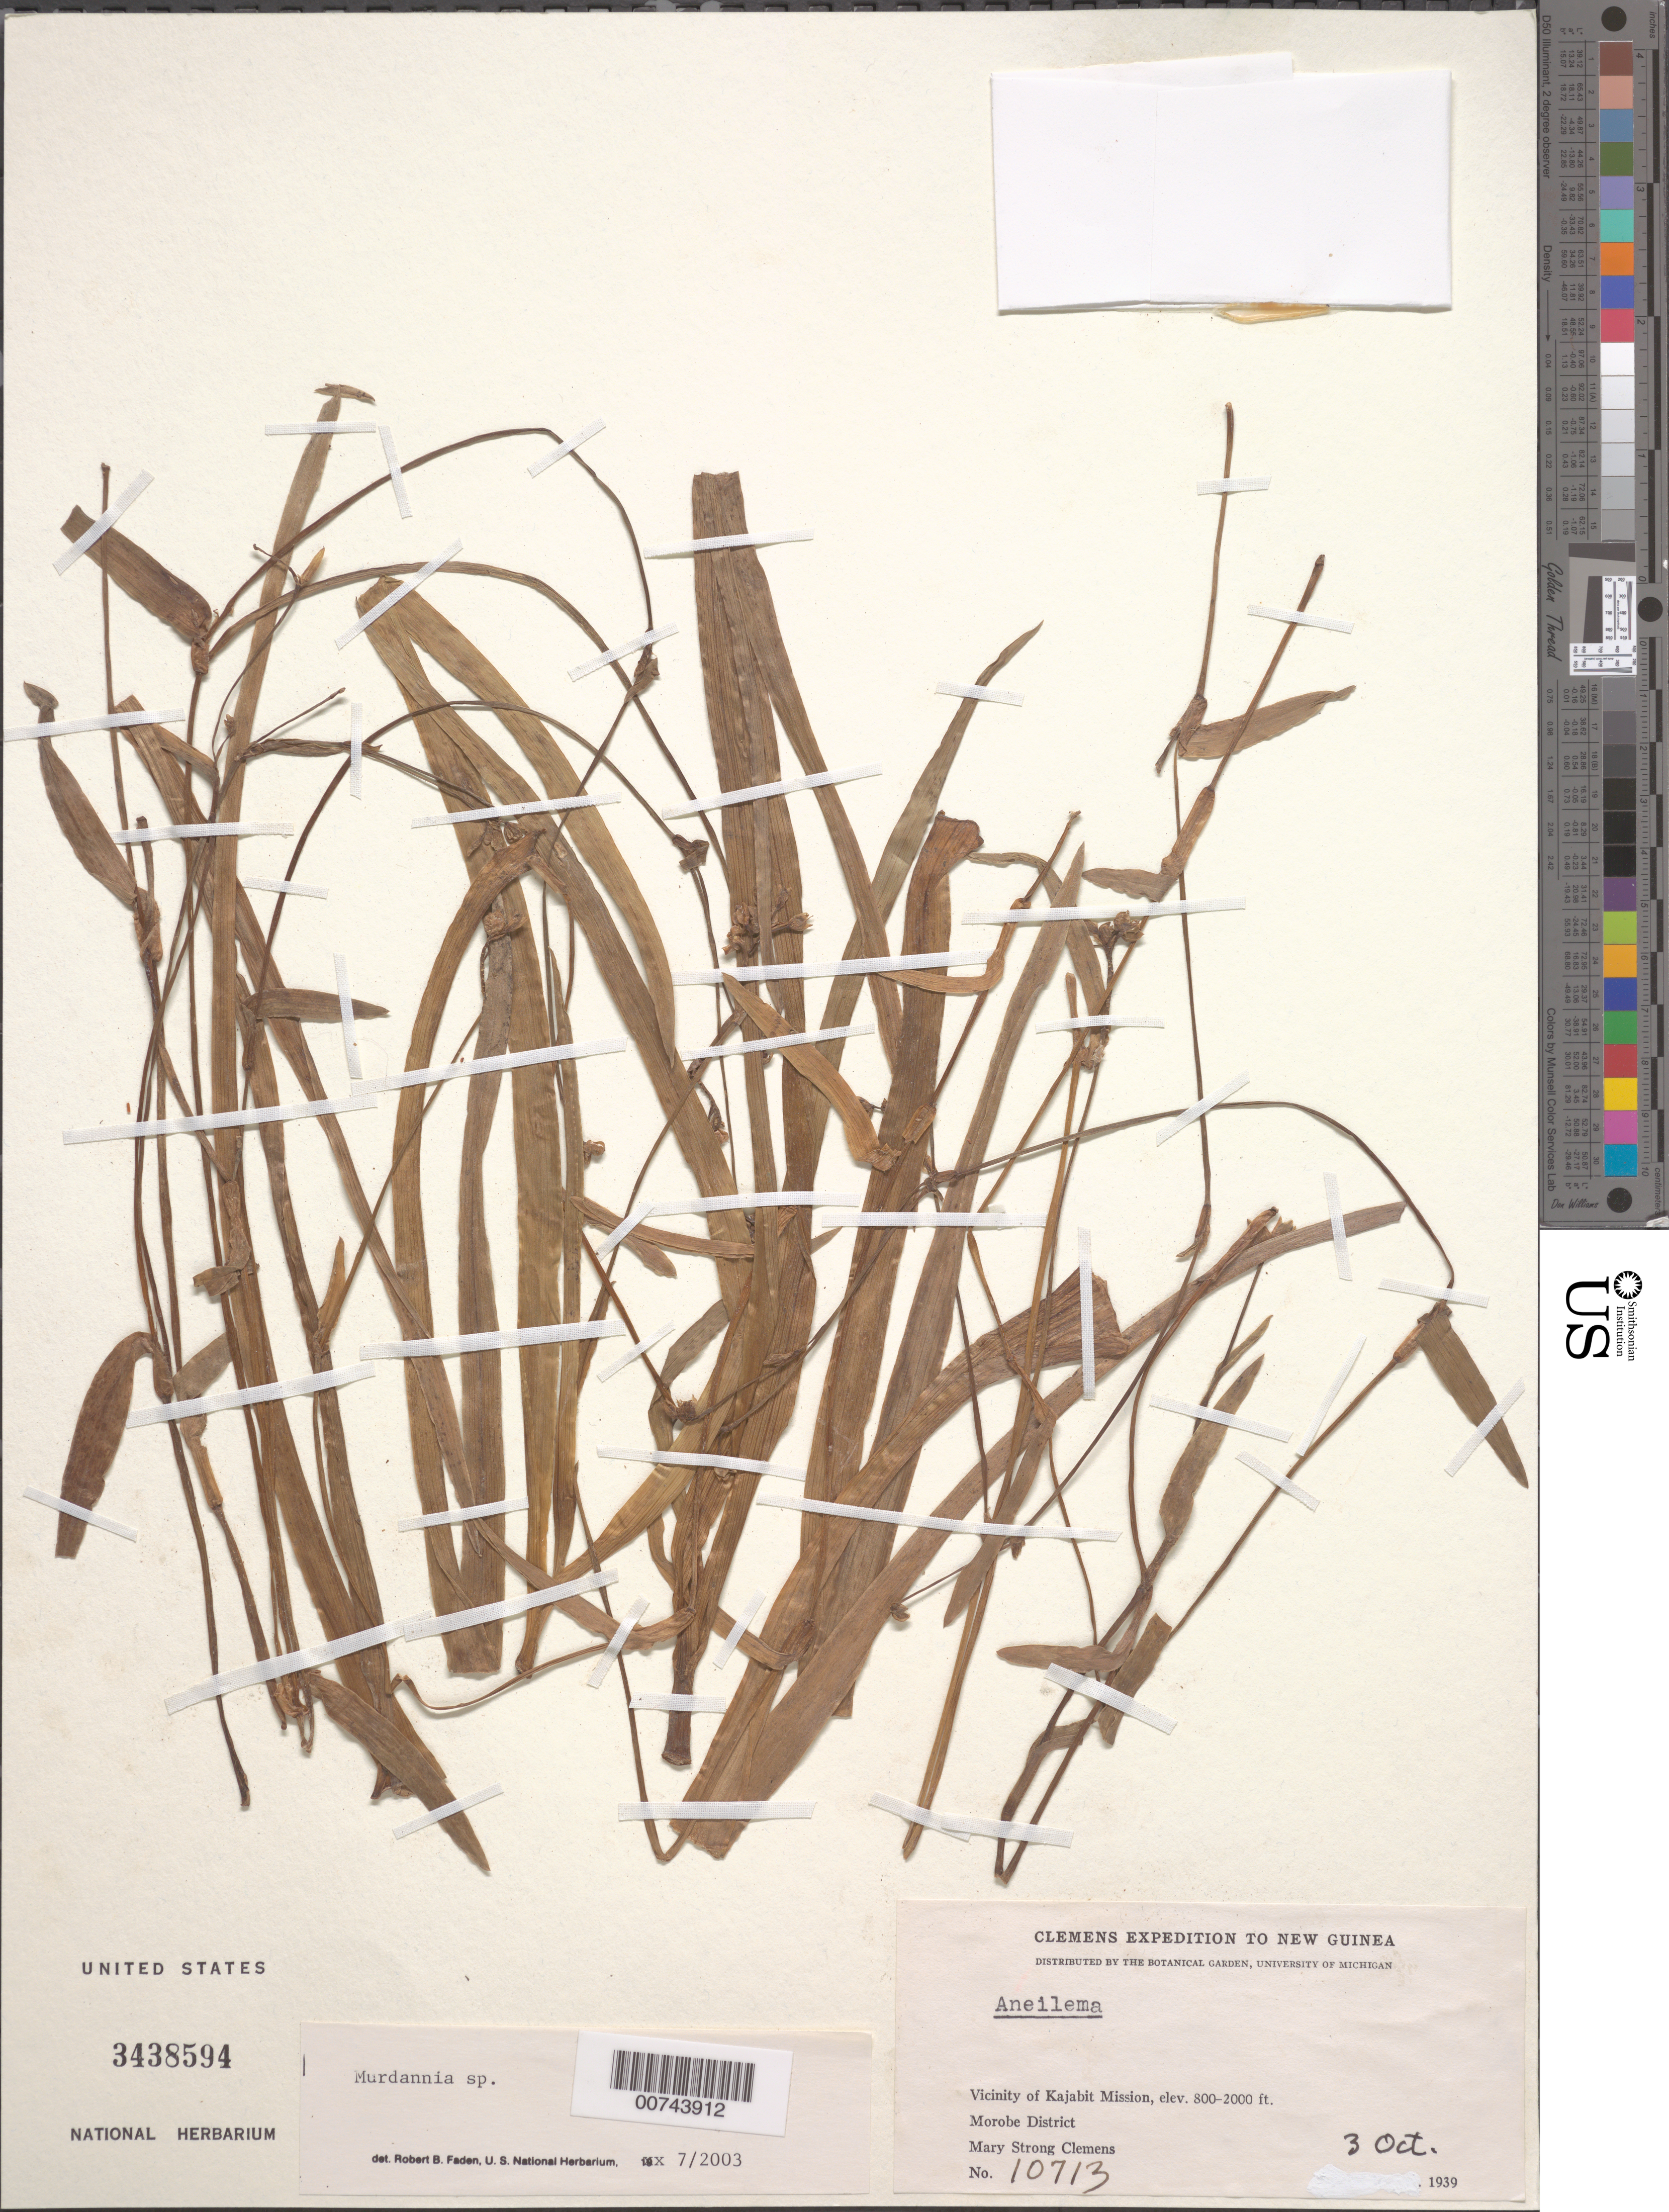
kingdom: Plantae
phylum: Tracheophyta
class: Liliopsida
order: Commelinales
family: Commelinaceae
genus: Murdannia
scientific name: Murdannia sp.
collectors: M. S. Clemens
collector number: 10713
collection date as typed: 13 Oct 1939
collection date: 1939-10-13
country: Papua New Guinea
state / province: Morobe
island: New Guinea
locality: Kajabit Mission, vicinity of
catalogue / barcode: US 3438594